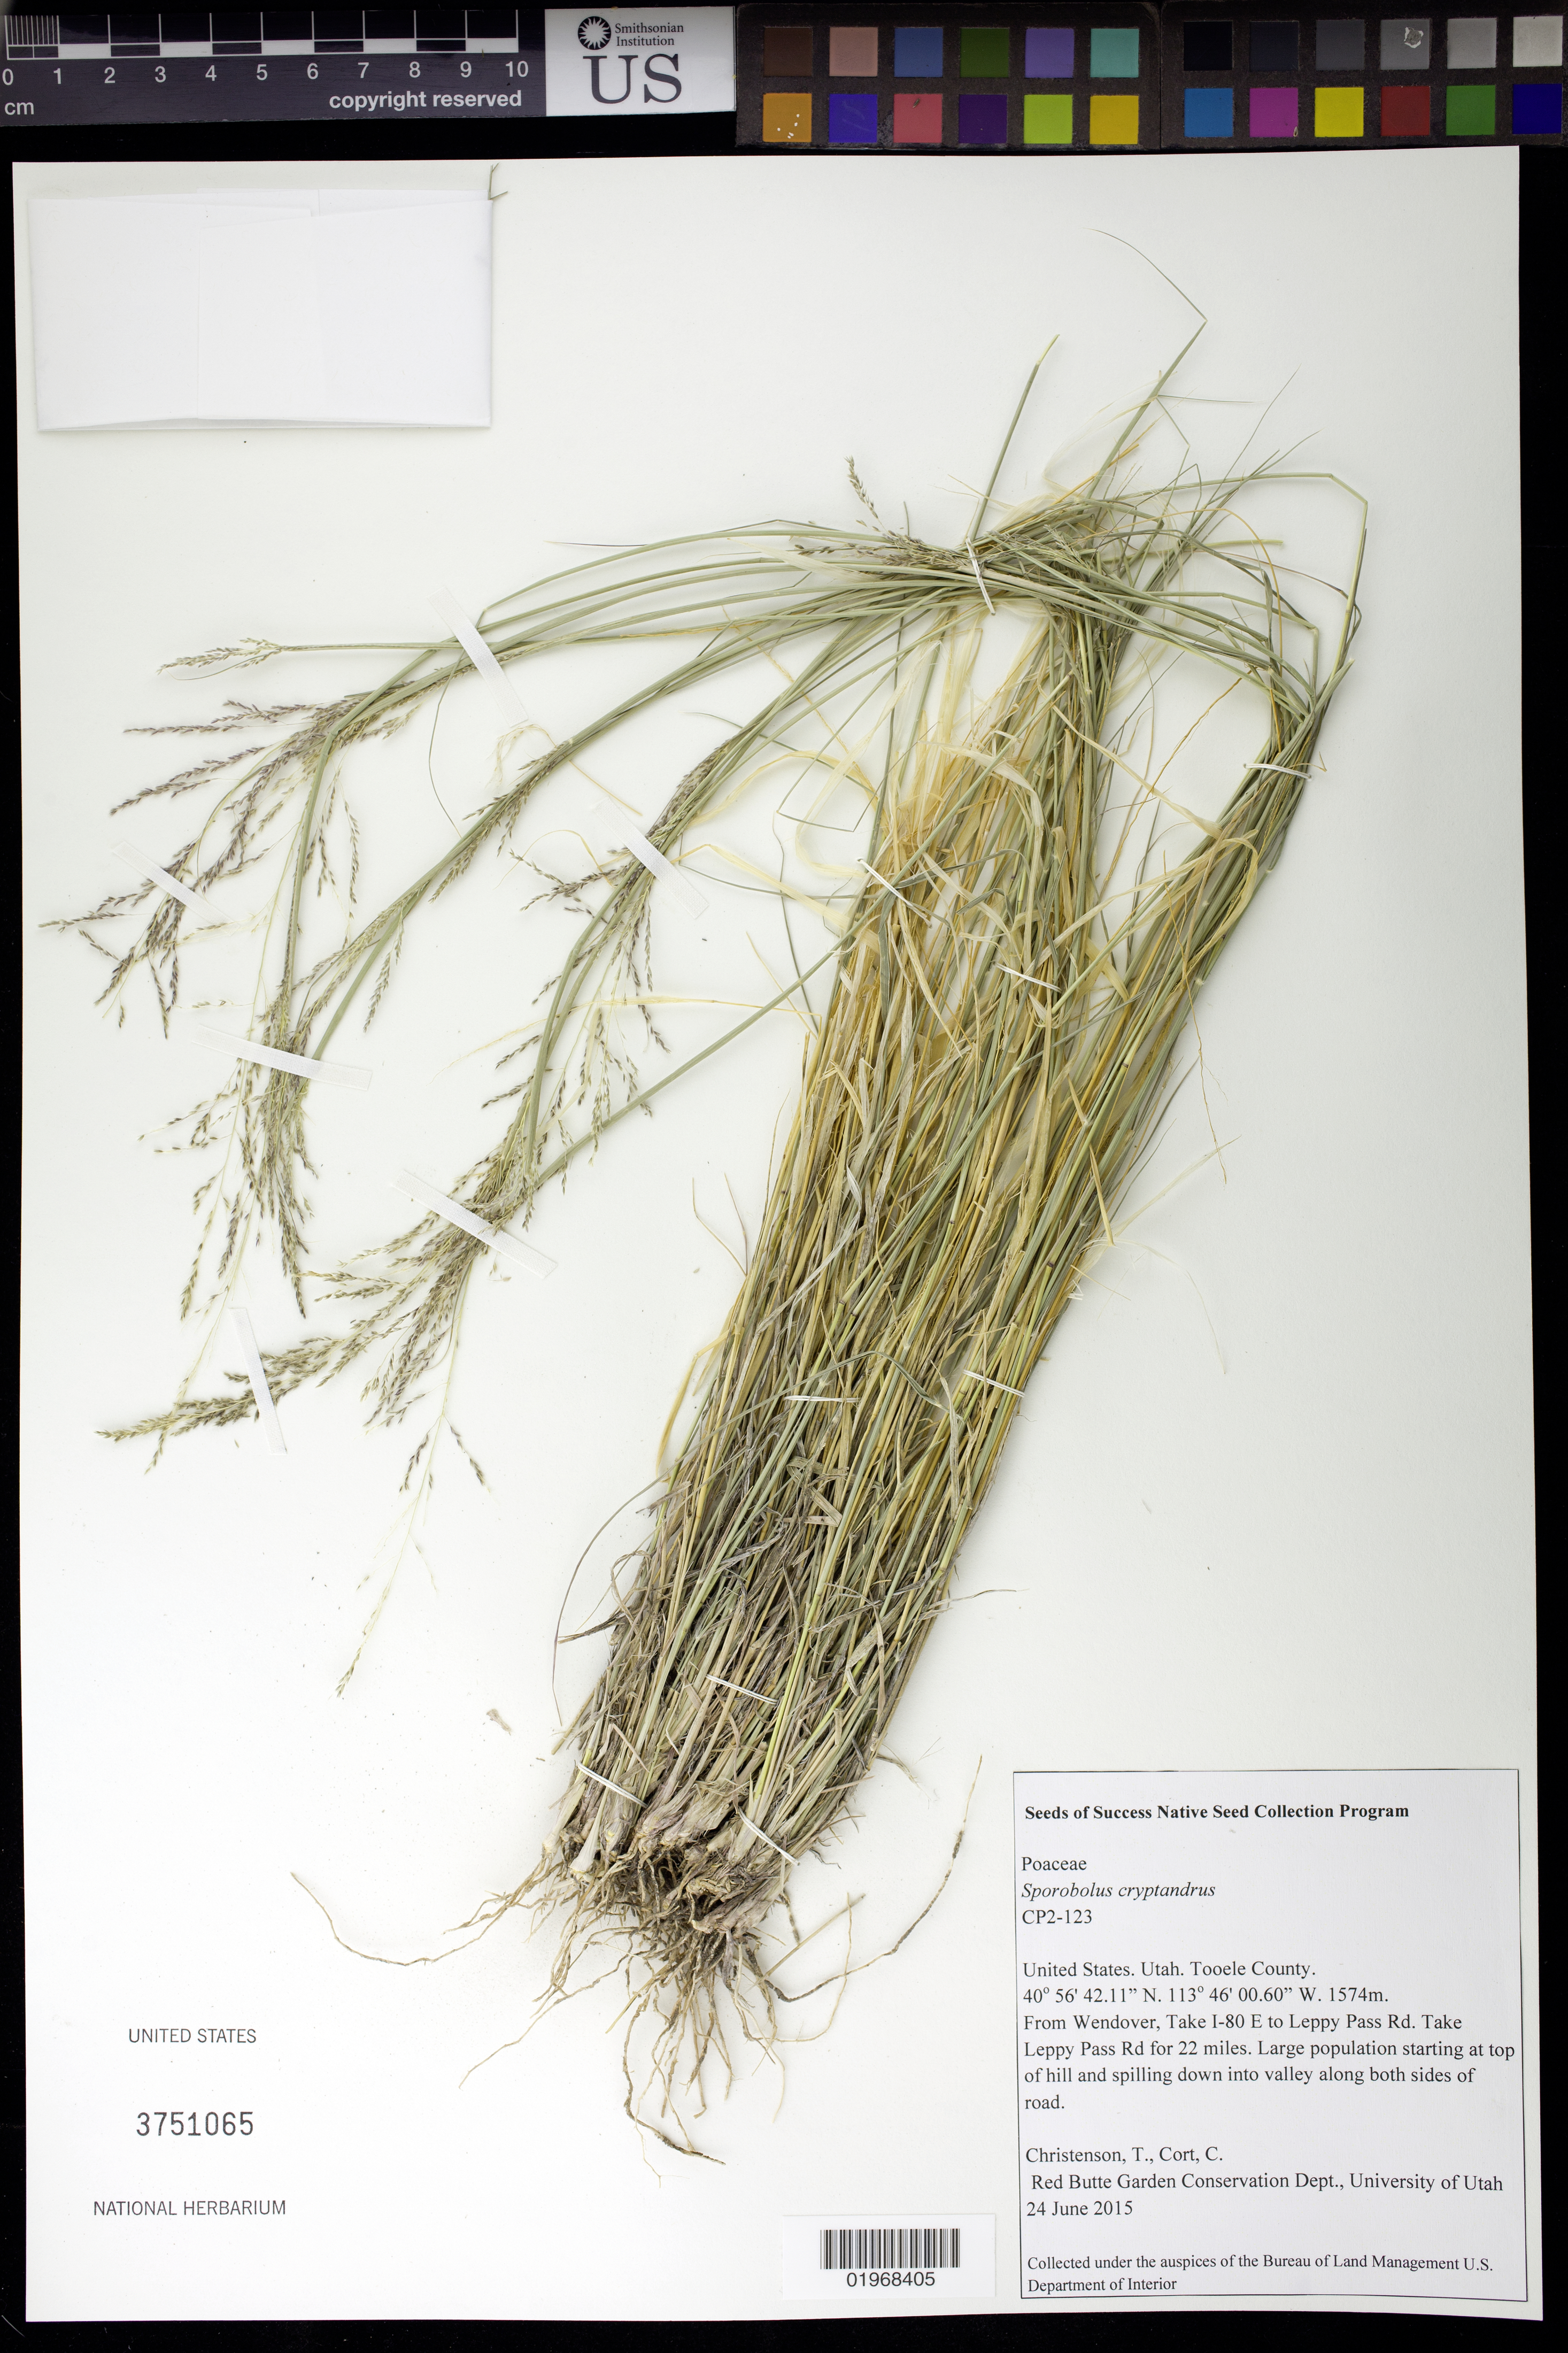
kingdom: Plantae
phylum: Tracheophyta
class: Liliopsida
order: Poales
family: Poaceae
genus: Sporobolus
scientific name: Sporobolus cryptandrus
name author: (Torr.) A. Gray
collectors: T. Christenson & C. Cort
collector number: CP2-123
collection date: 2015-06-24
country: United States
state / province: Utah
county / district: Tooele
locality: Leppy Pass Rd.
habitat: sagebrush basins and slopes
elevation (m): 480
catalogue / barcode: US 3751065